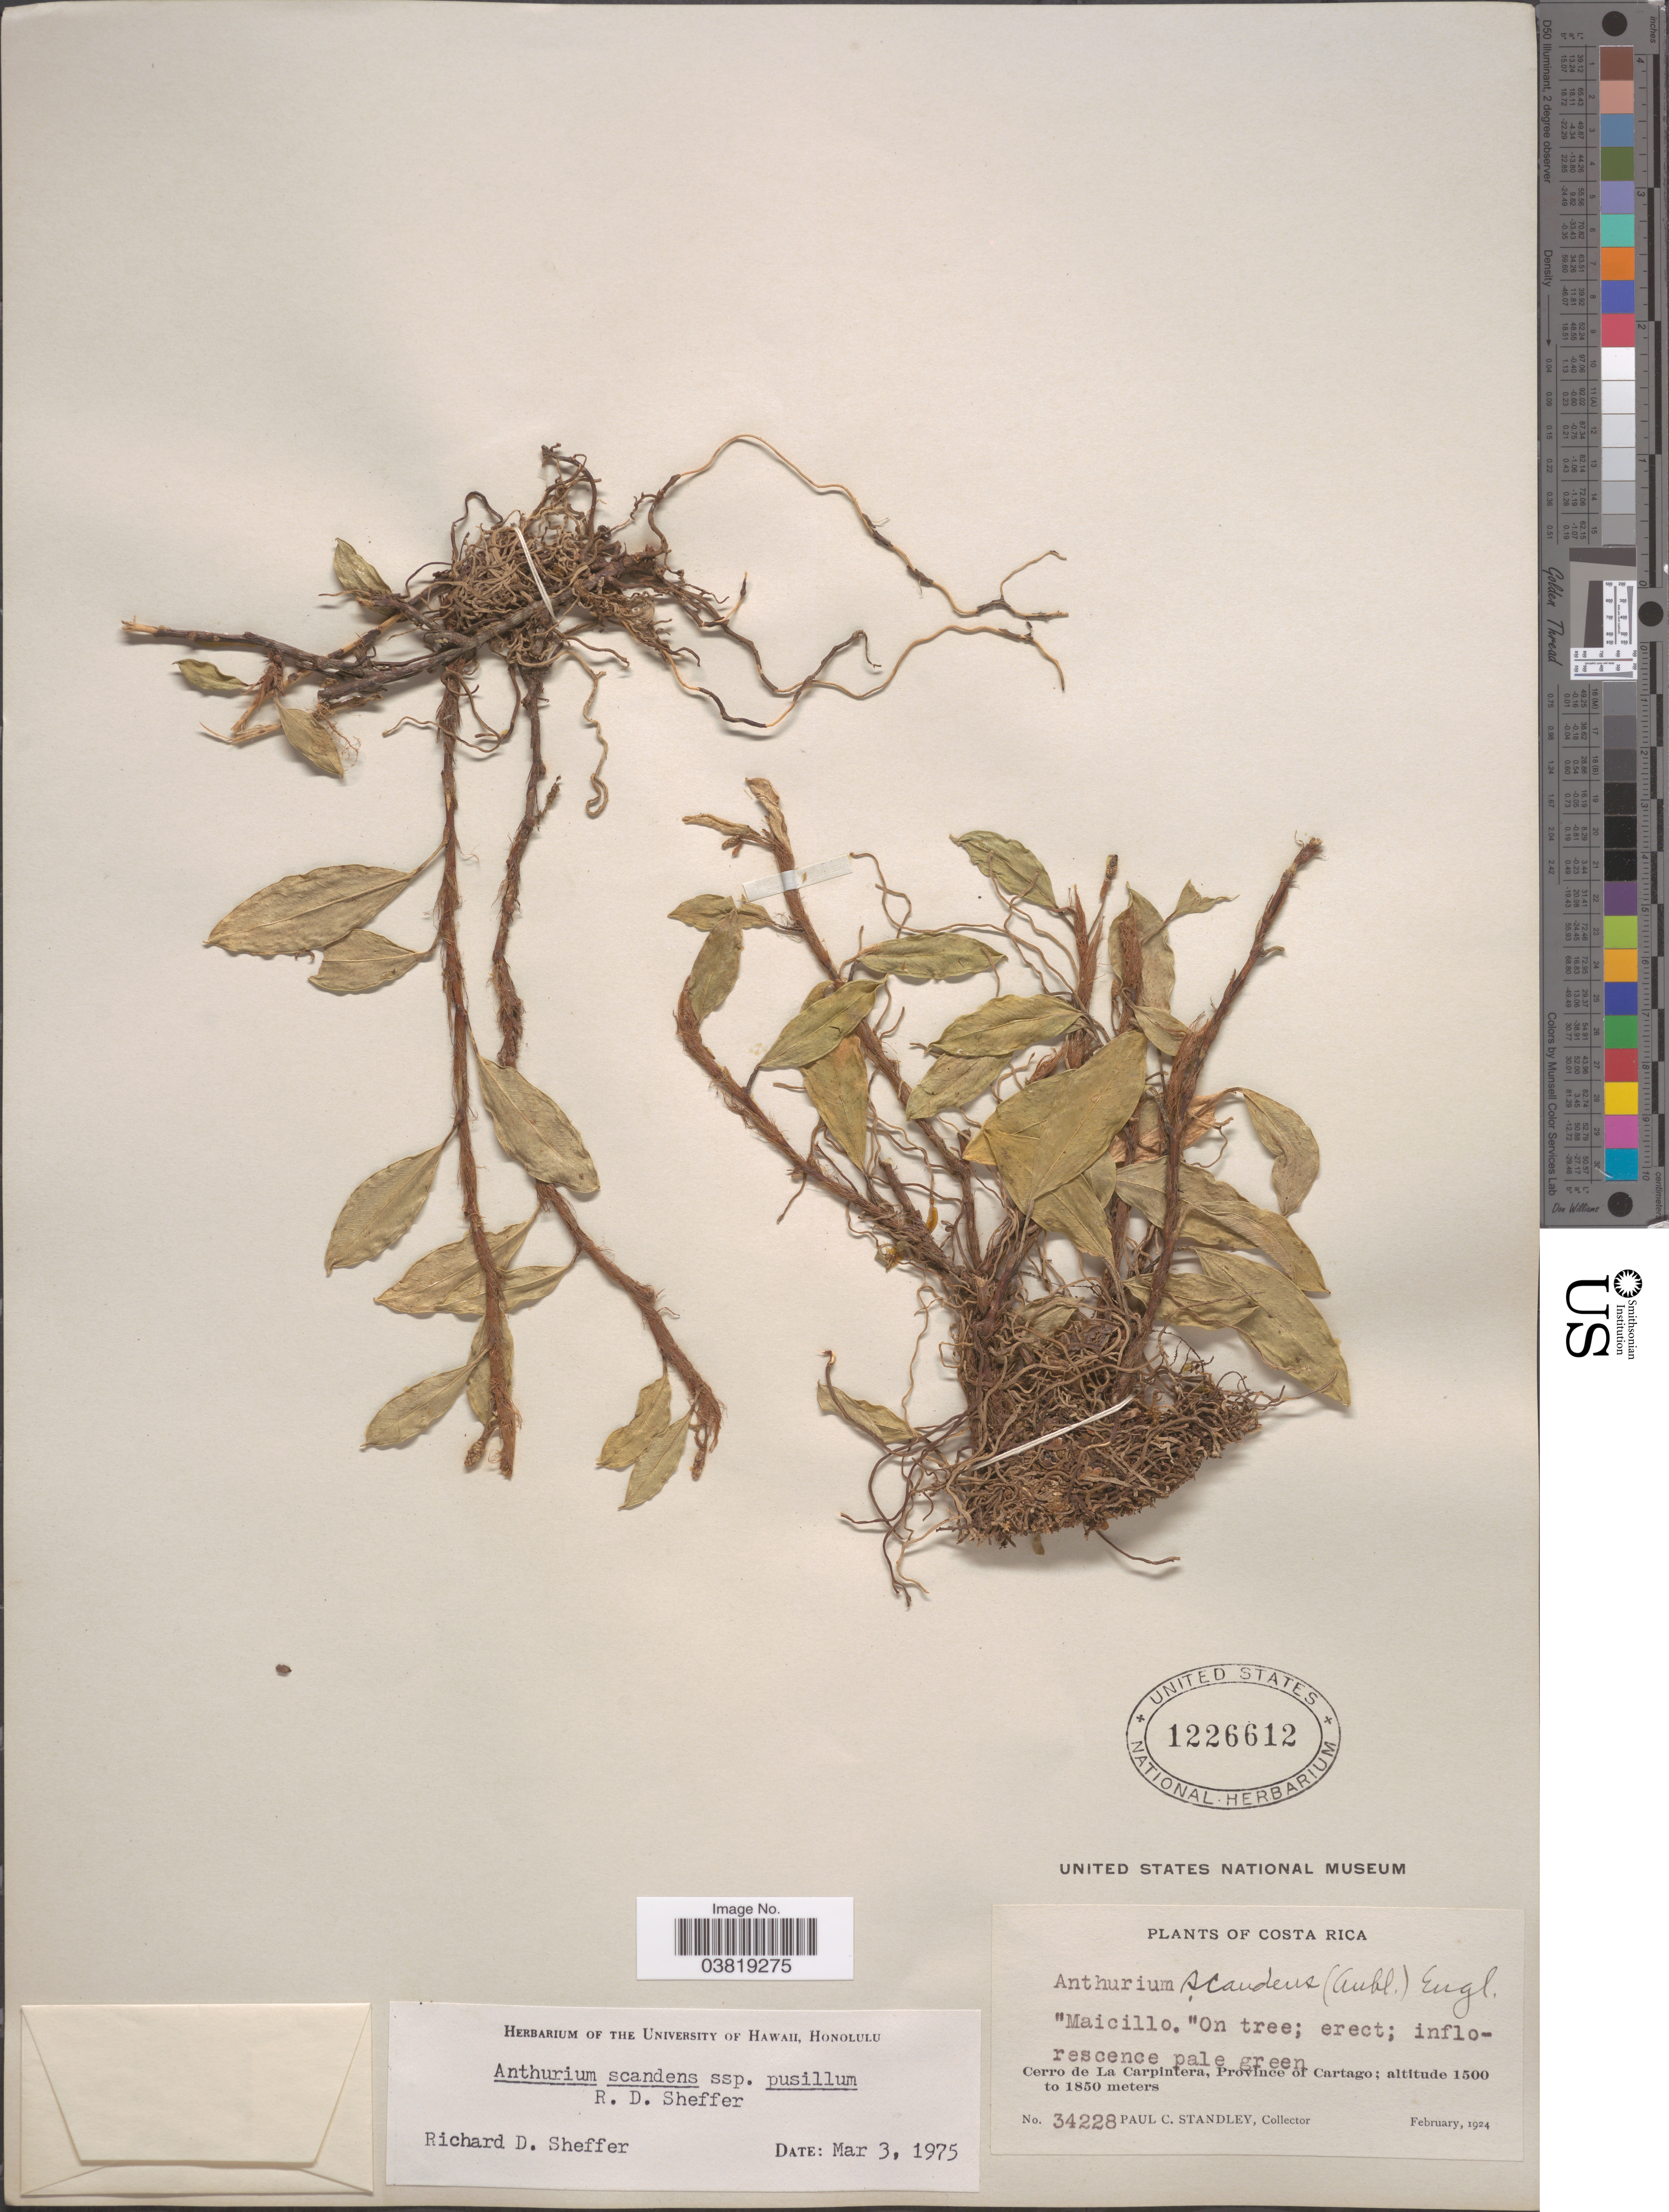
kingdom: Plantae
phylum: Tracheophyta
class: Liliopsida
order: Alismatales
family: Araceae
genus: Anthurium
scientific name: Anthurium scandens subsp. pusillum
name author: Sheffer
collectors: P. C. Standley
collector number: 34228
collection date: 1924-02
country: Costa Rica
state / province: Cartago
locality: Cerro de La Carpintera.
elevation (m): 1500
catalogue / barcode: US 1226612